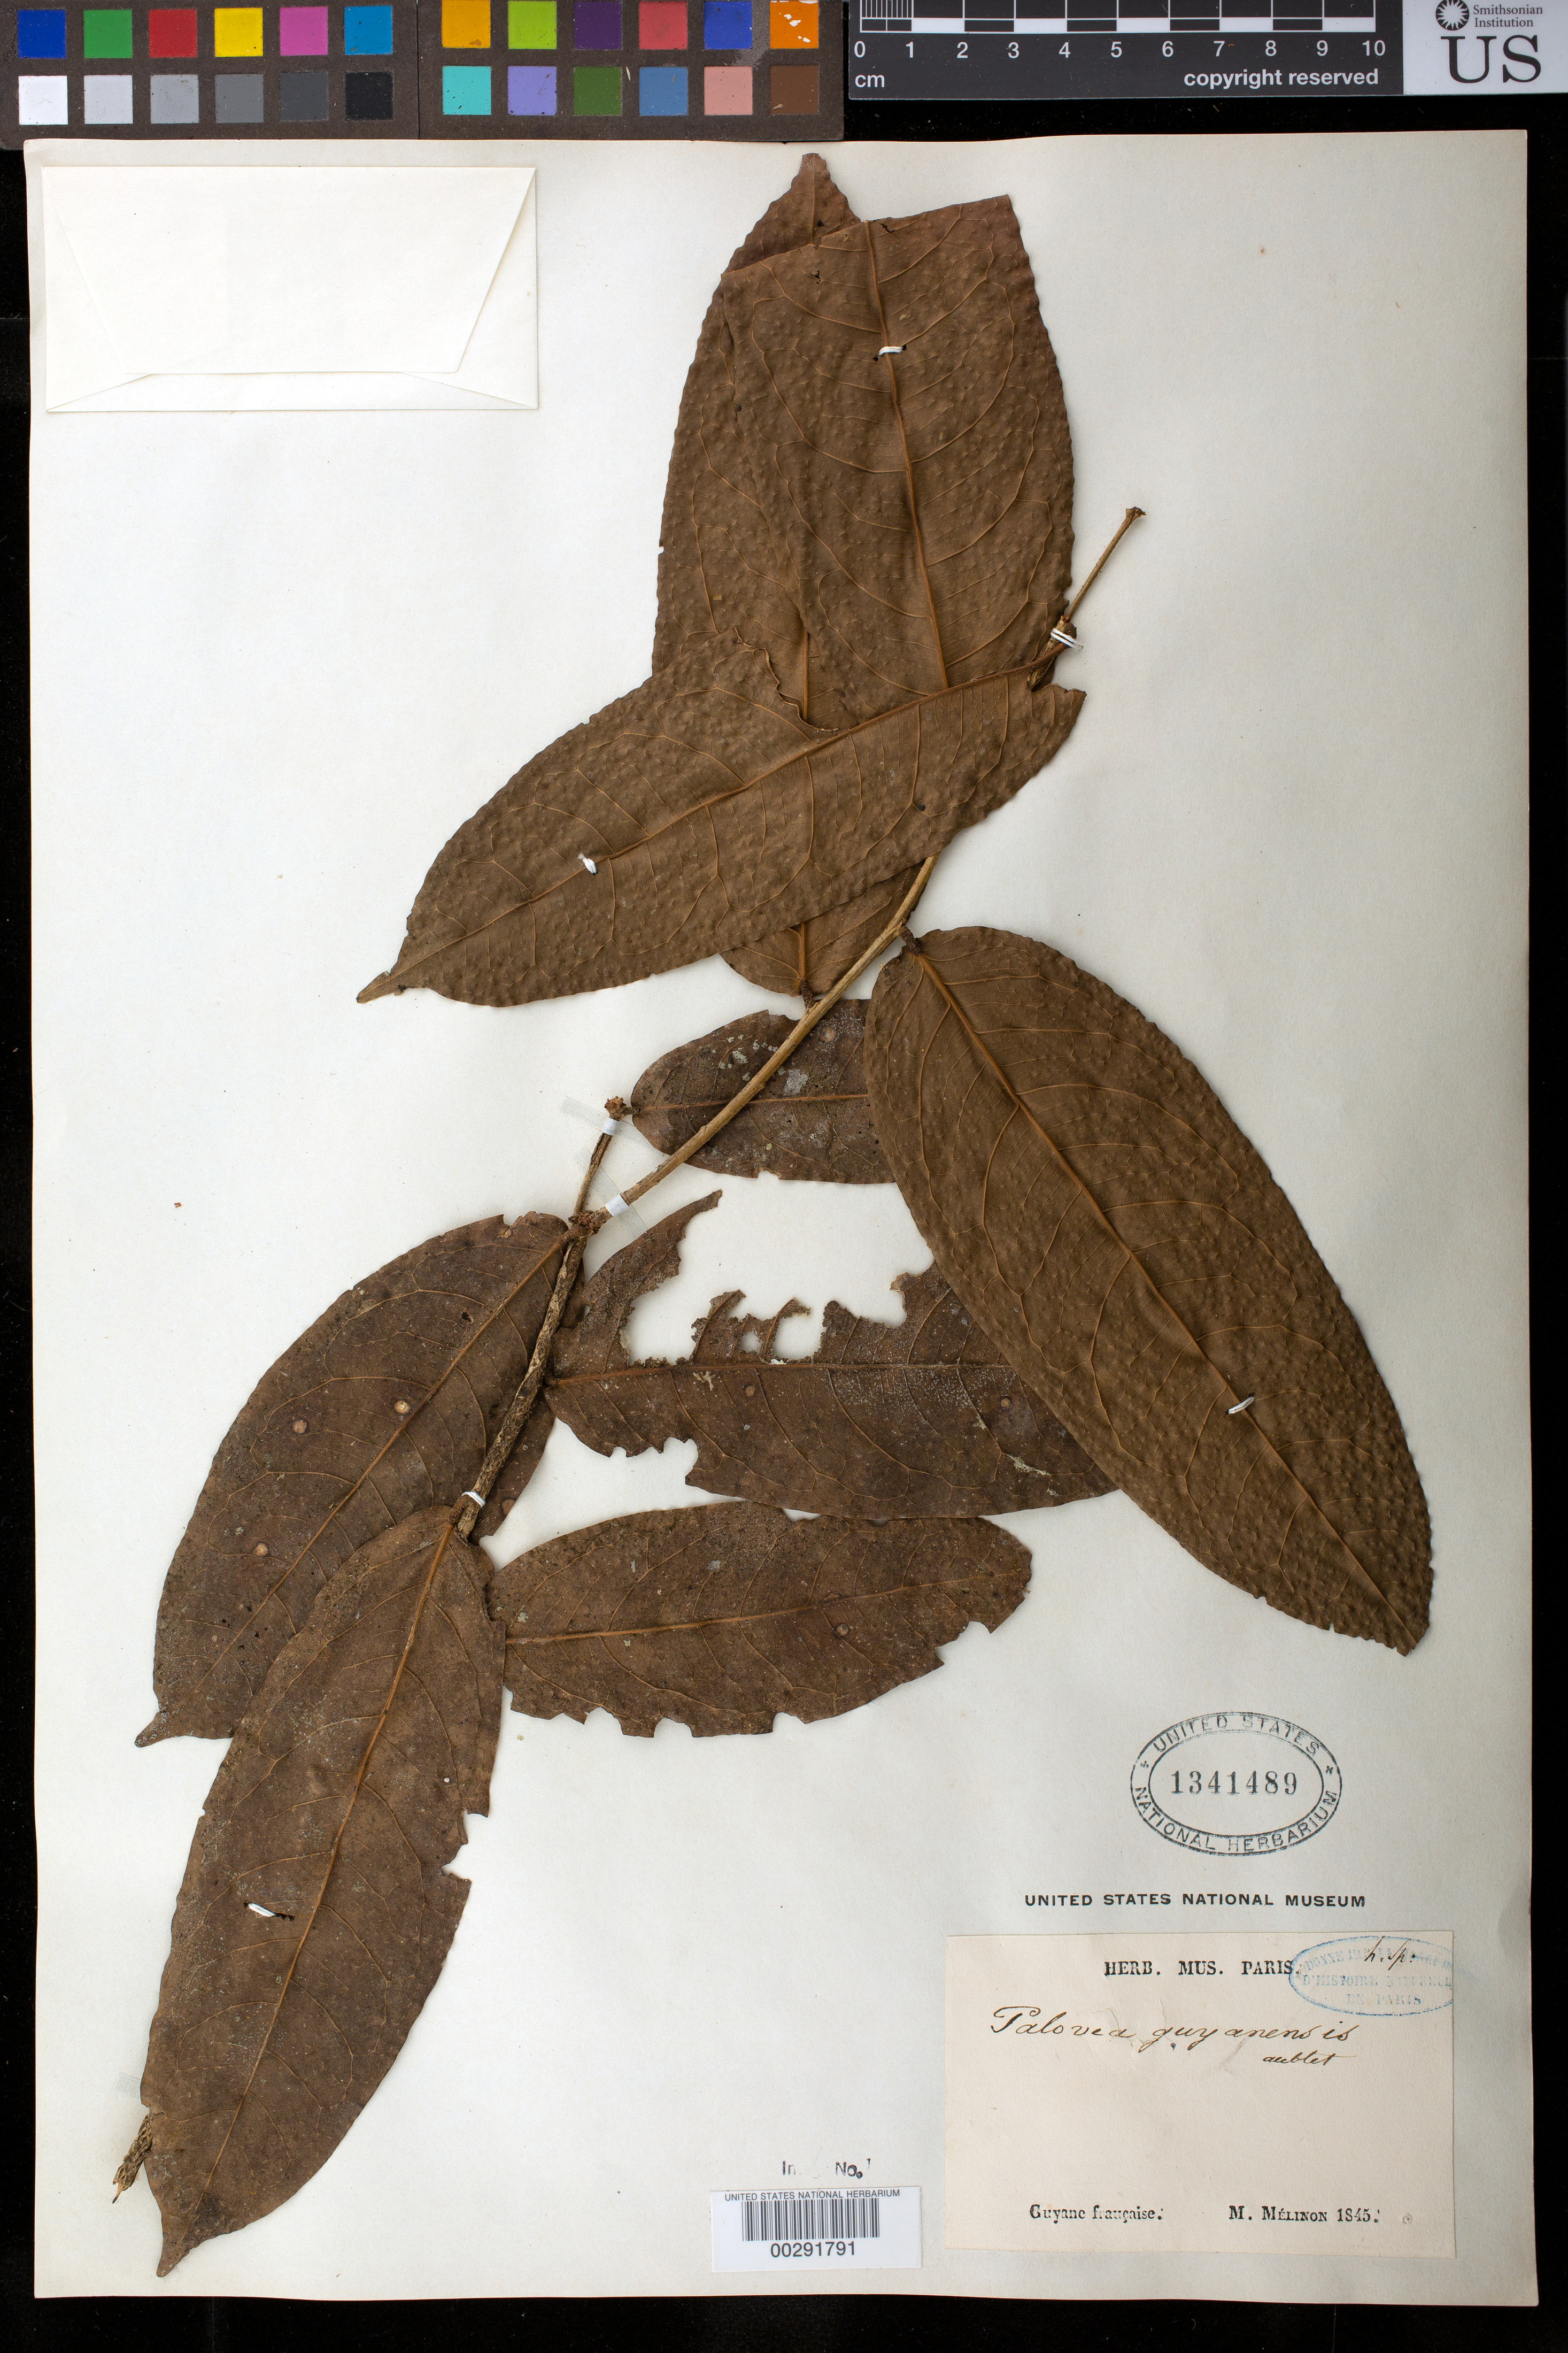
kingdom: Plantae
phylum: Tracheophyta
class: Magnoliopsida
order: Fabales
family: Fabaceae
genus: Paloue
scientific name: Paloue guianensis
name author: Aubl.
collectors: M. Melinon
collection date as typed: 1845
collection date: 1845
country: French Guiana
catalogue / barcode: US 1341489